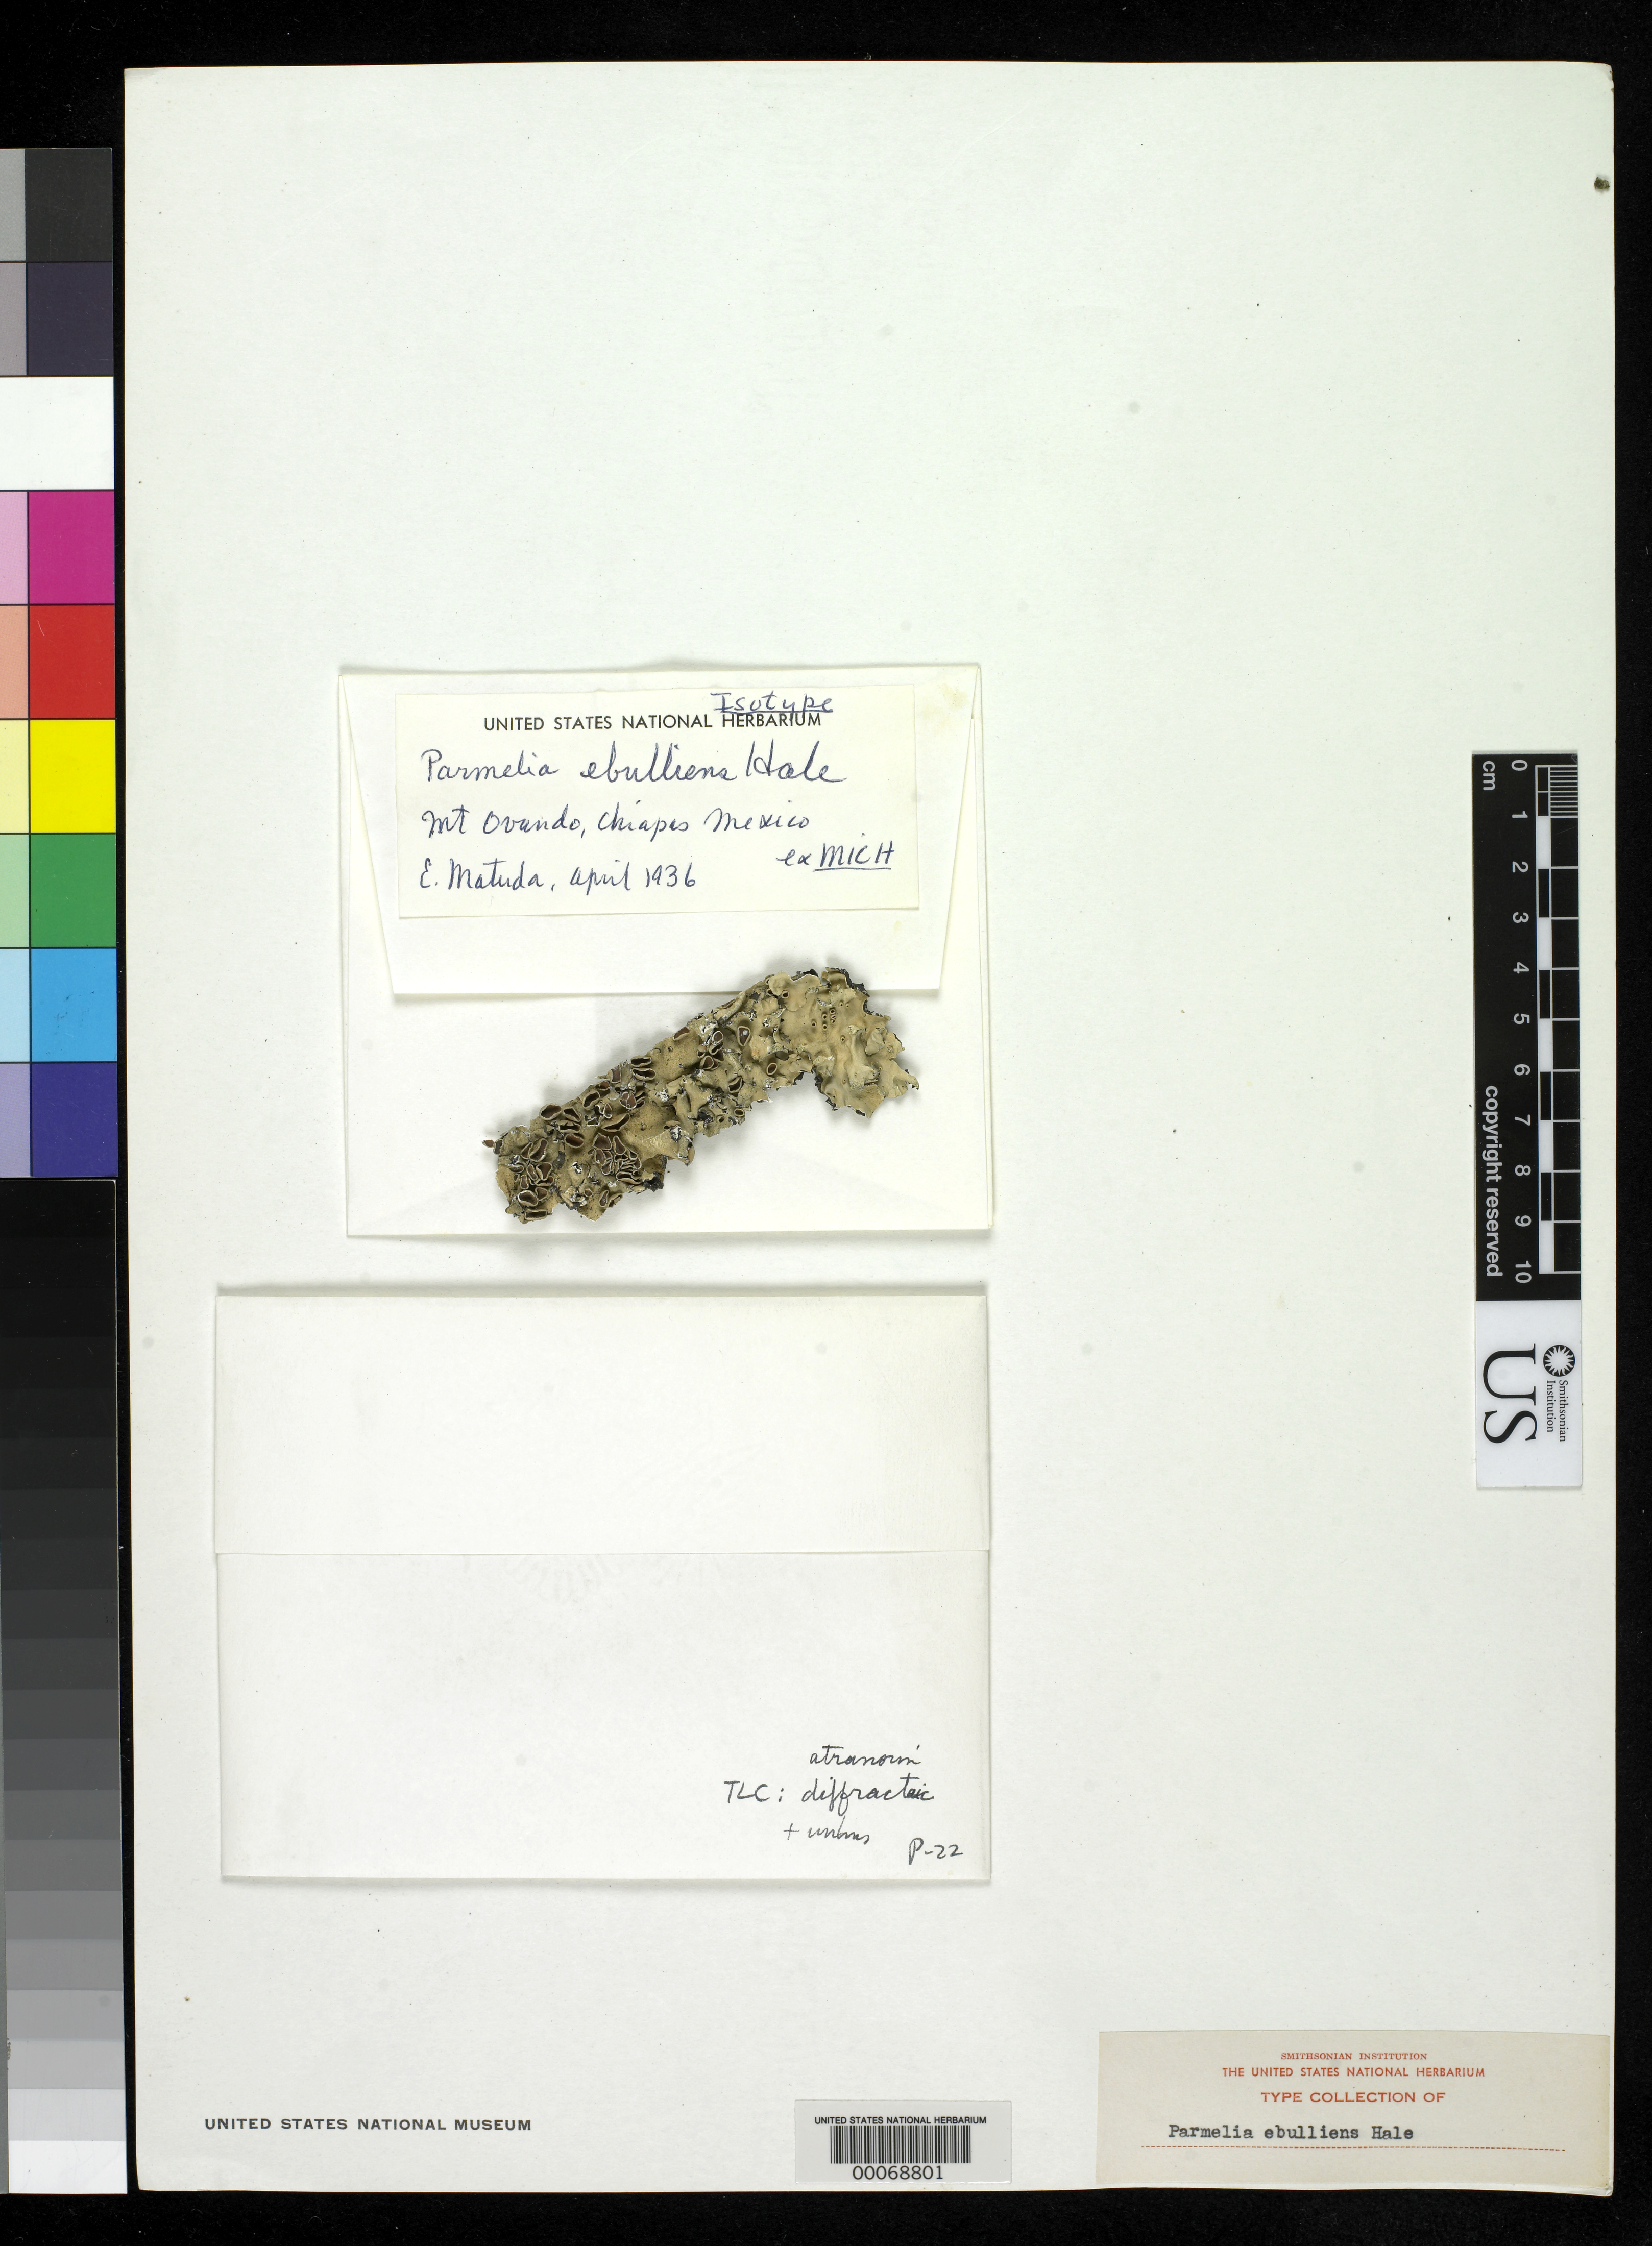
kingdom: Fungi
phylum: Ascomycota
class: Lecanoromycetes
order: Lecanorales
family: Parmeliaceae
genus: Parmelia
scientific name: Parmelia ebulliens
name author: Hale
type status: Isotype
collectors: E. Matuda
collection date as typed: Apr 1936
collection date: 1936-04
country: Mexico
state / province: Chiapas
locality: Mt. Ovando.